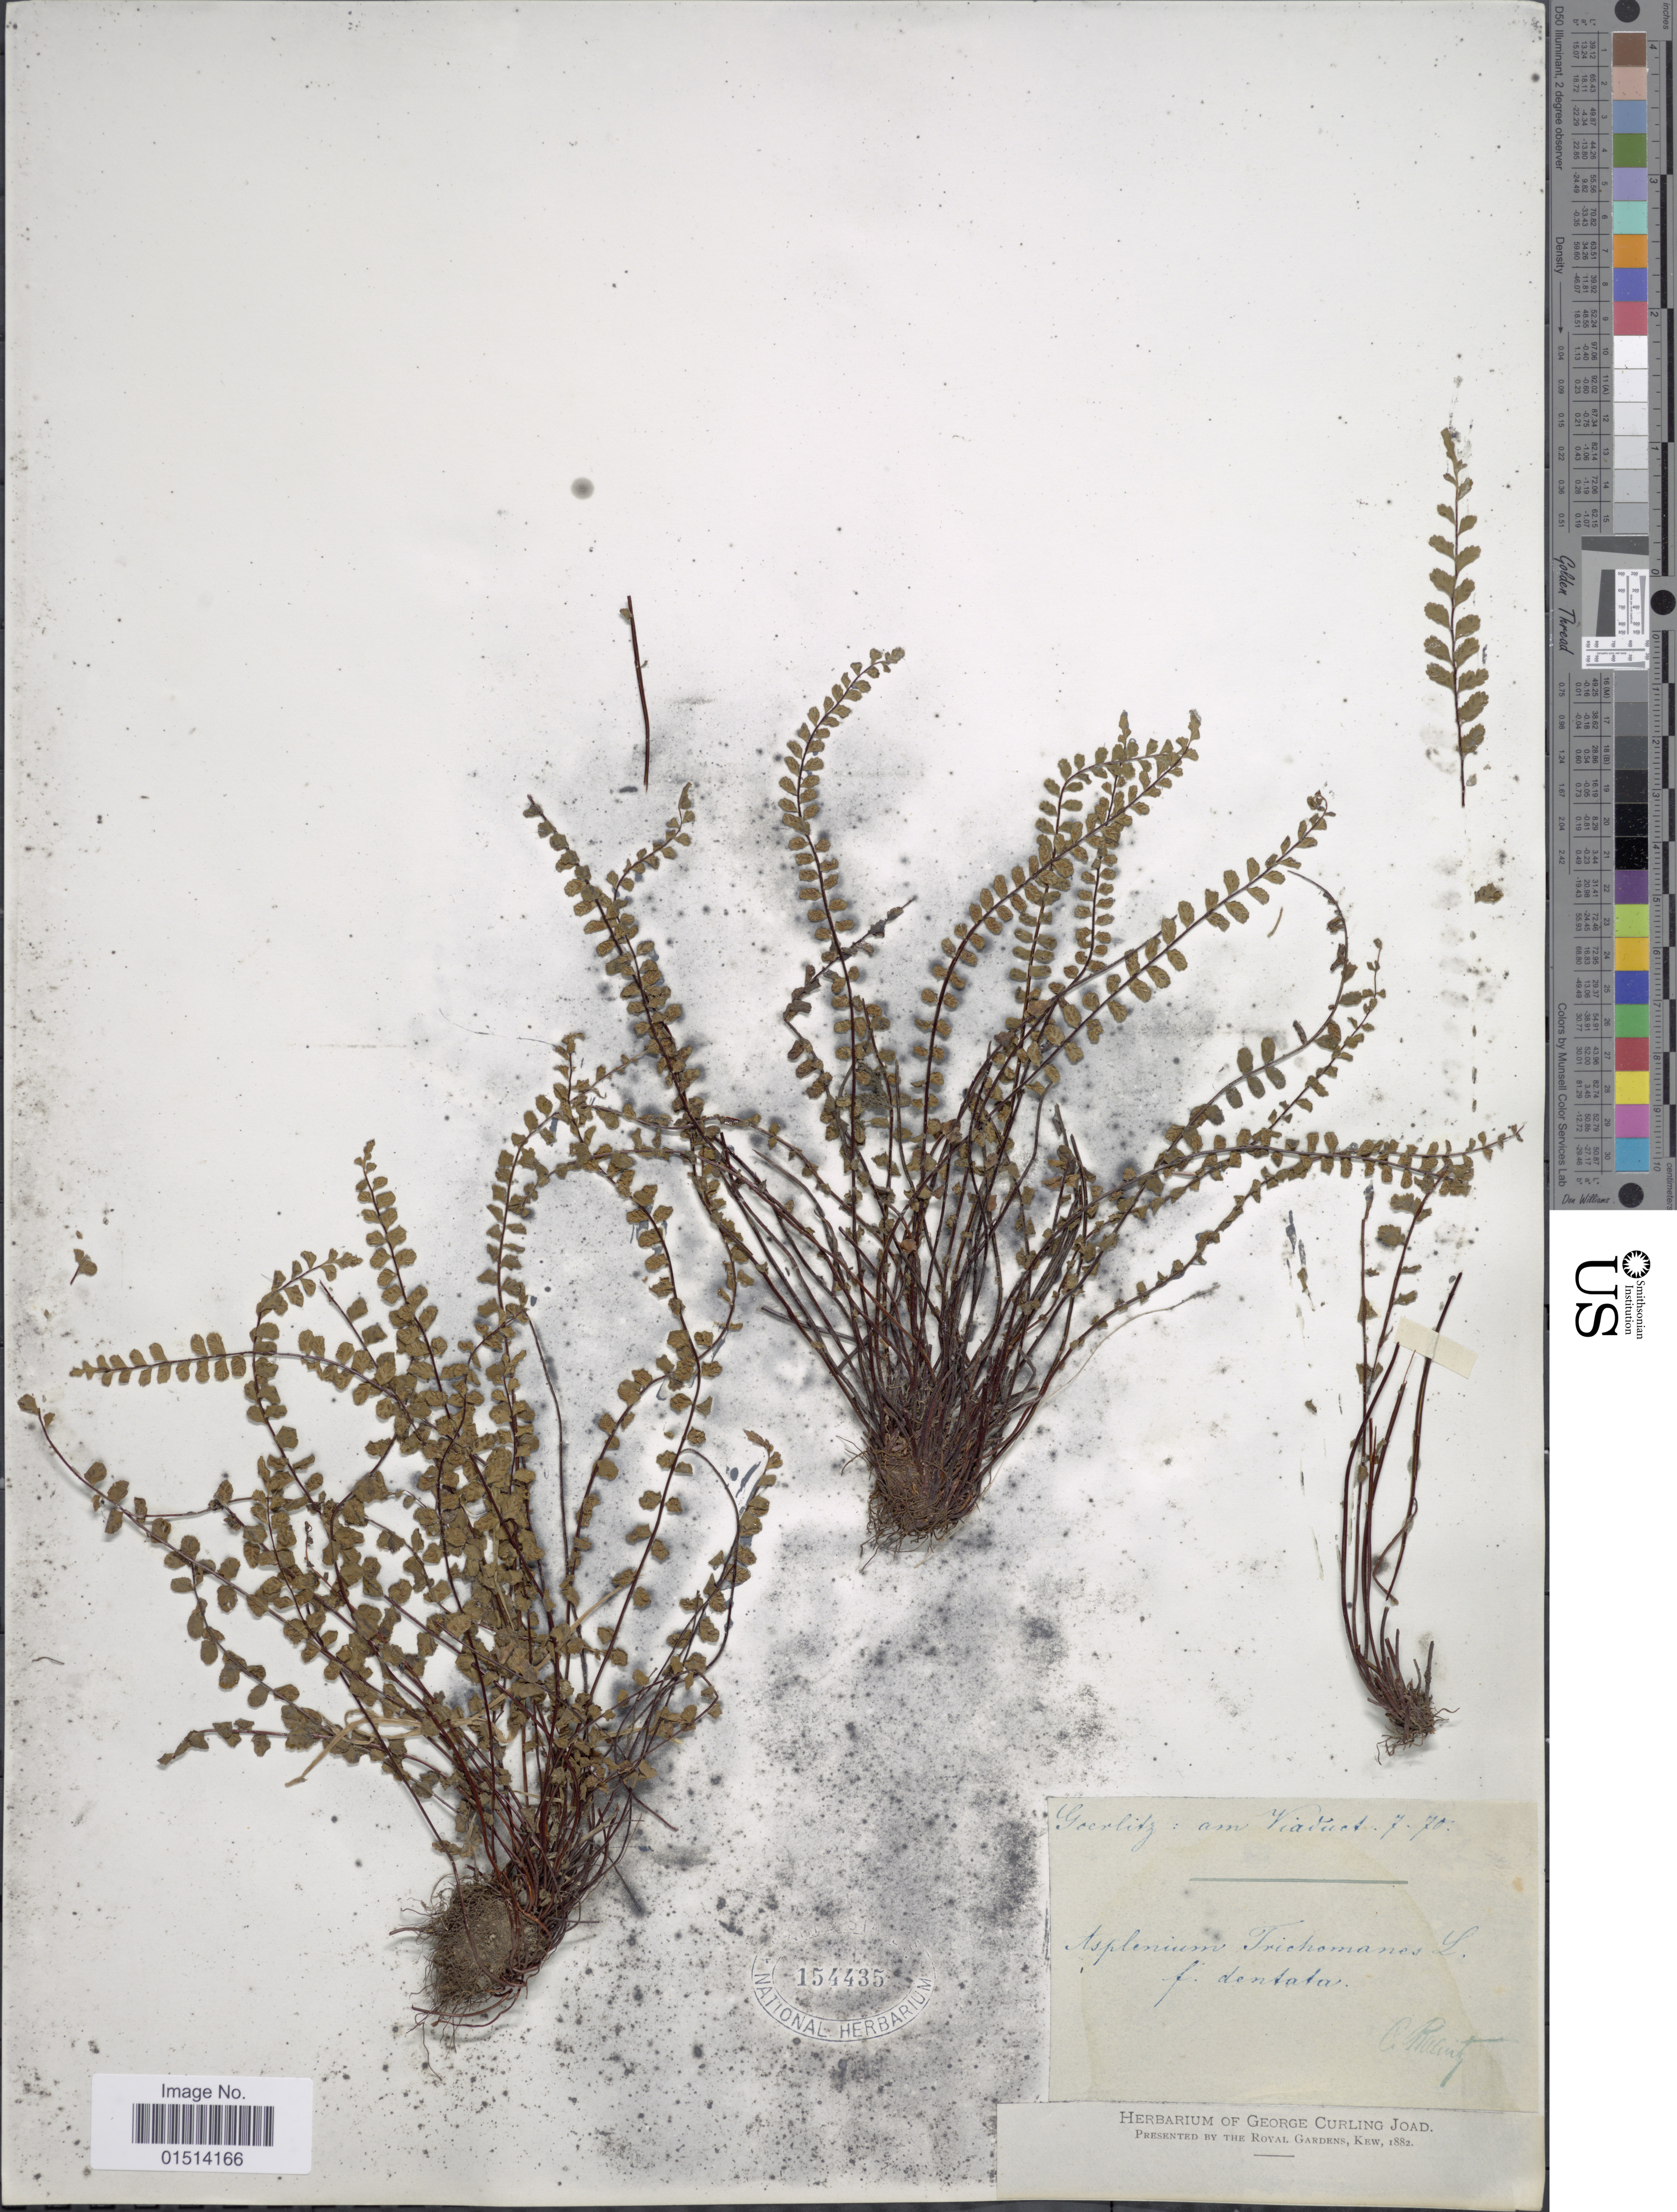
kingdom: Plantae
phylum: Tracheophyta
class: Polypodiopsida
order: Polypodiales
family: Aspleniaceae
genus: Asplenium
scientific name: Asplenium trichomanes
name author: L.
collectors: C. Racine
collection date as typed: Transcribed d/m/y: /7/70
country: Germany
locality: Goerlitz: am Viaduct [interpreted]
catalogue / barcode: US 154435